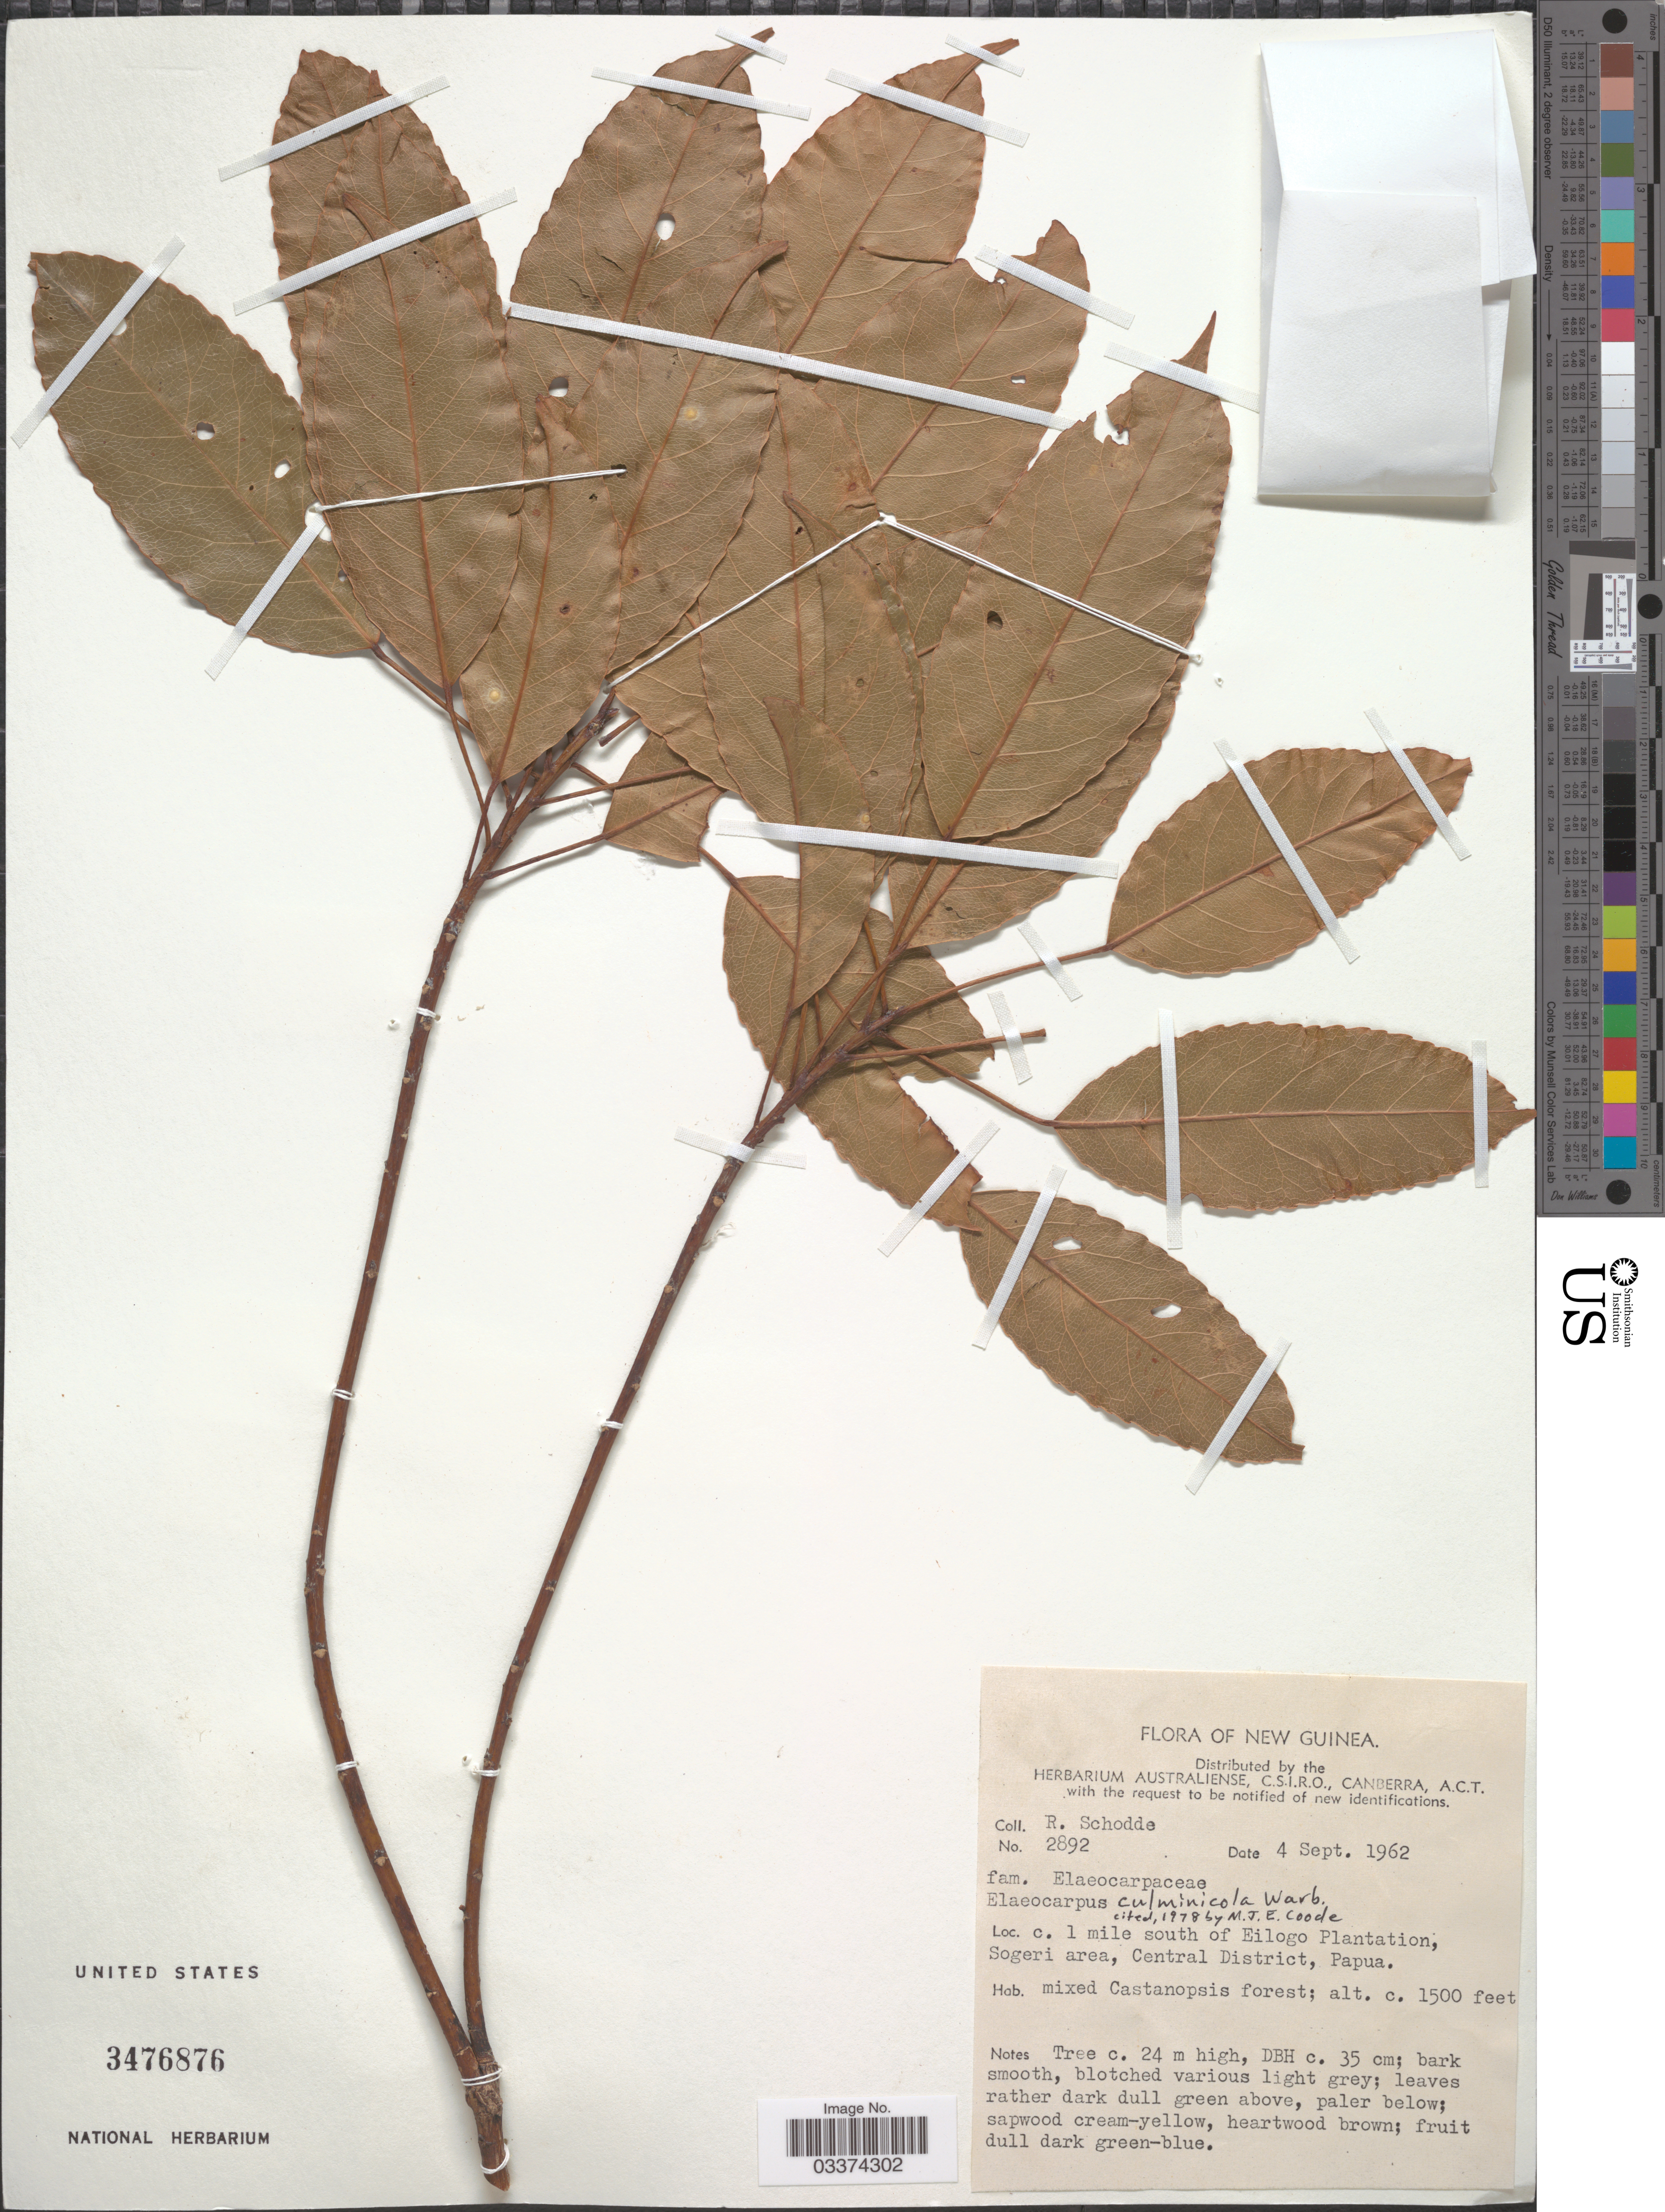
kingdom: Plantae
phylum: Tracheophyta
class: Magnoliopsida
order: Oxalidales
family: Elaeocarpaceae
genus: Elaeocarpus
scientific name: Elaeocarpus culminicola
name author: Warb.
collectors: R. Schodde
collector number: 2892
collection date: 1962-09-04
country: Papua New Guinea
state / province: Central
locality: New Guinea, c. 1 mile south of Eilogo Plantation, Sogeri area, Central District, Papua.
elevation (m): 457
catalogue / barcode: US 3476876